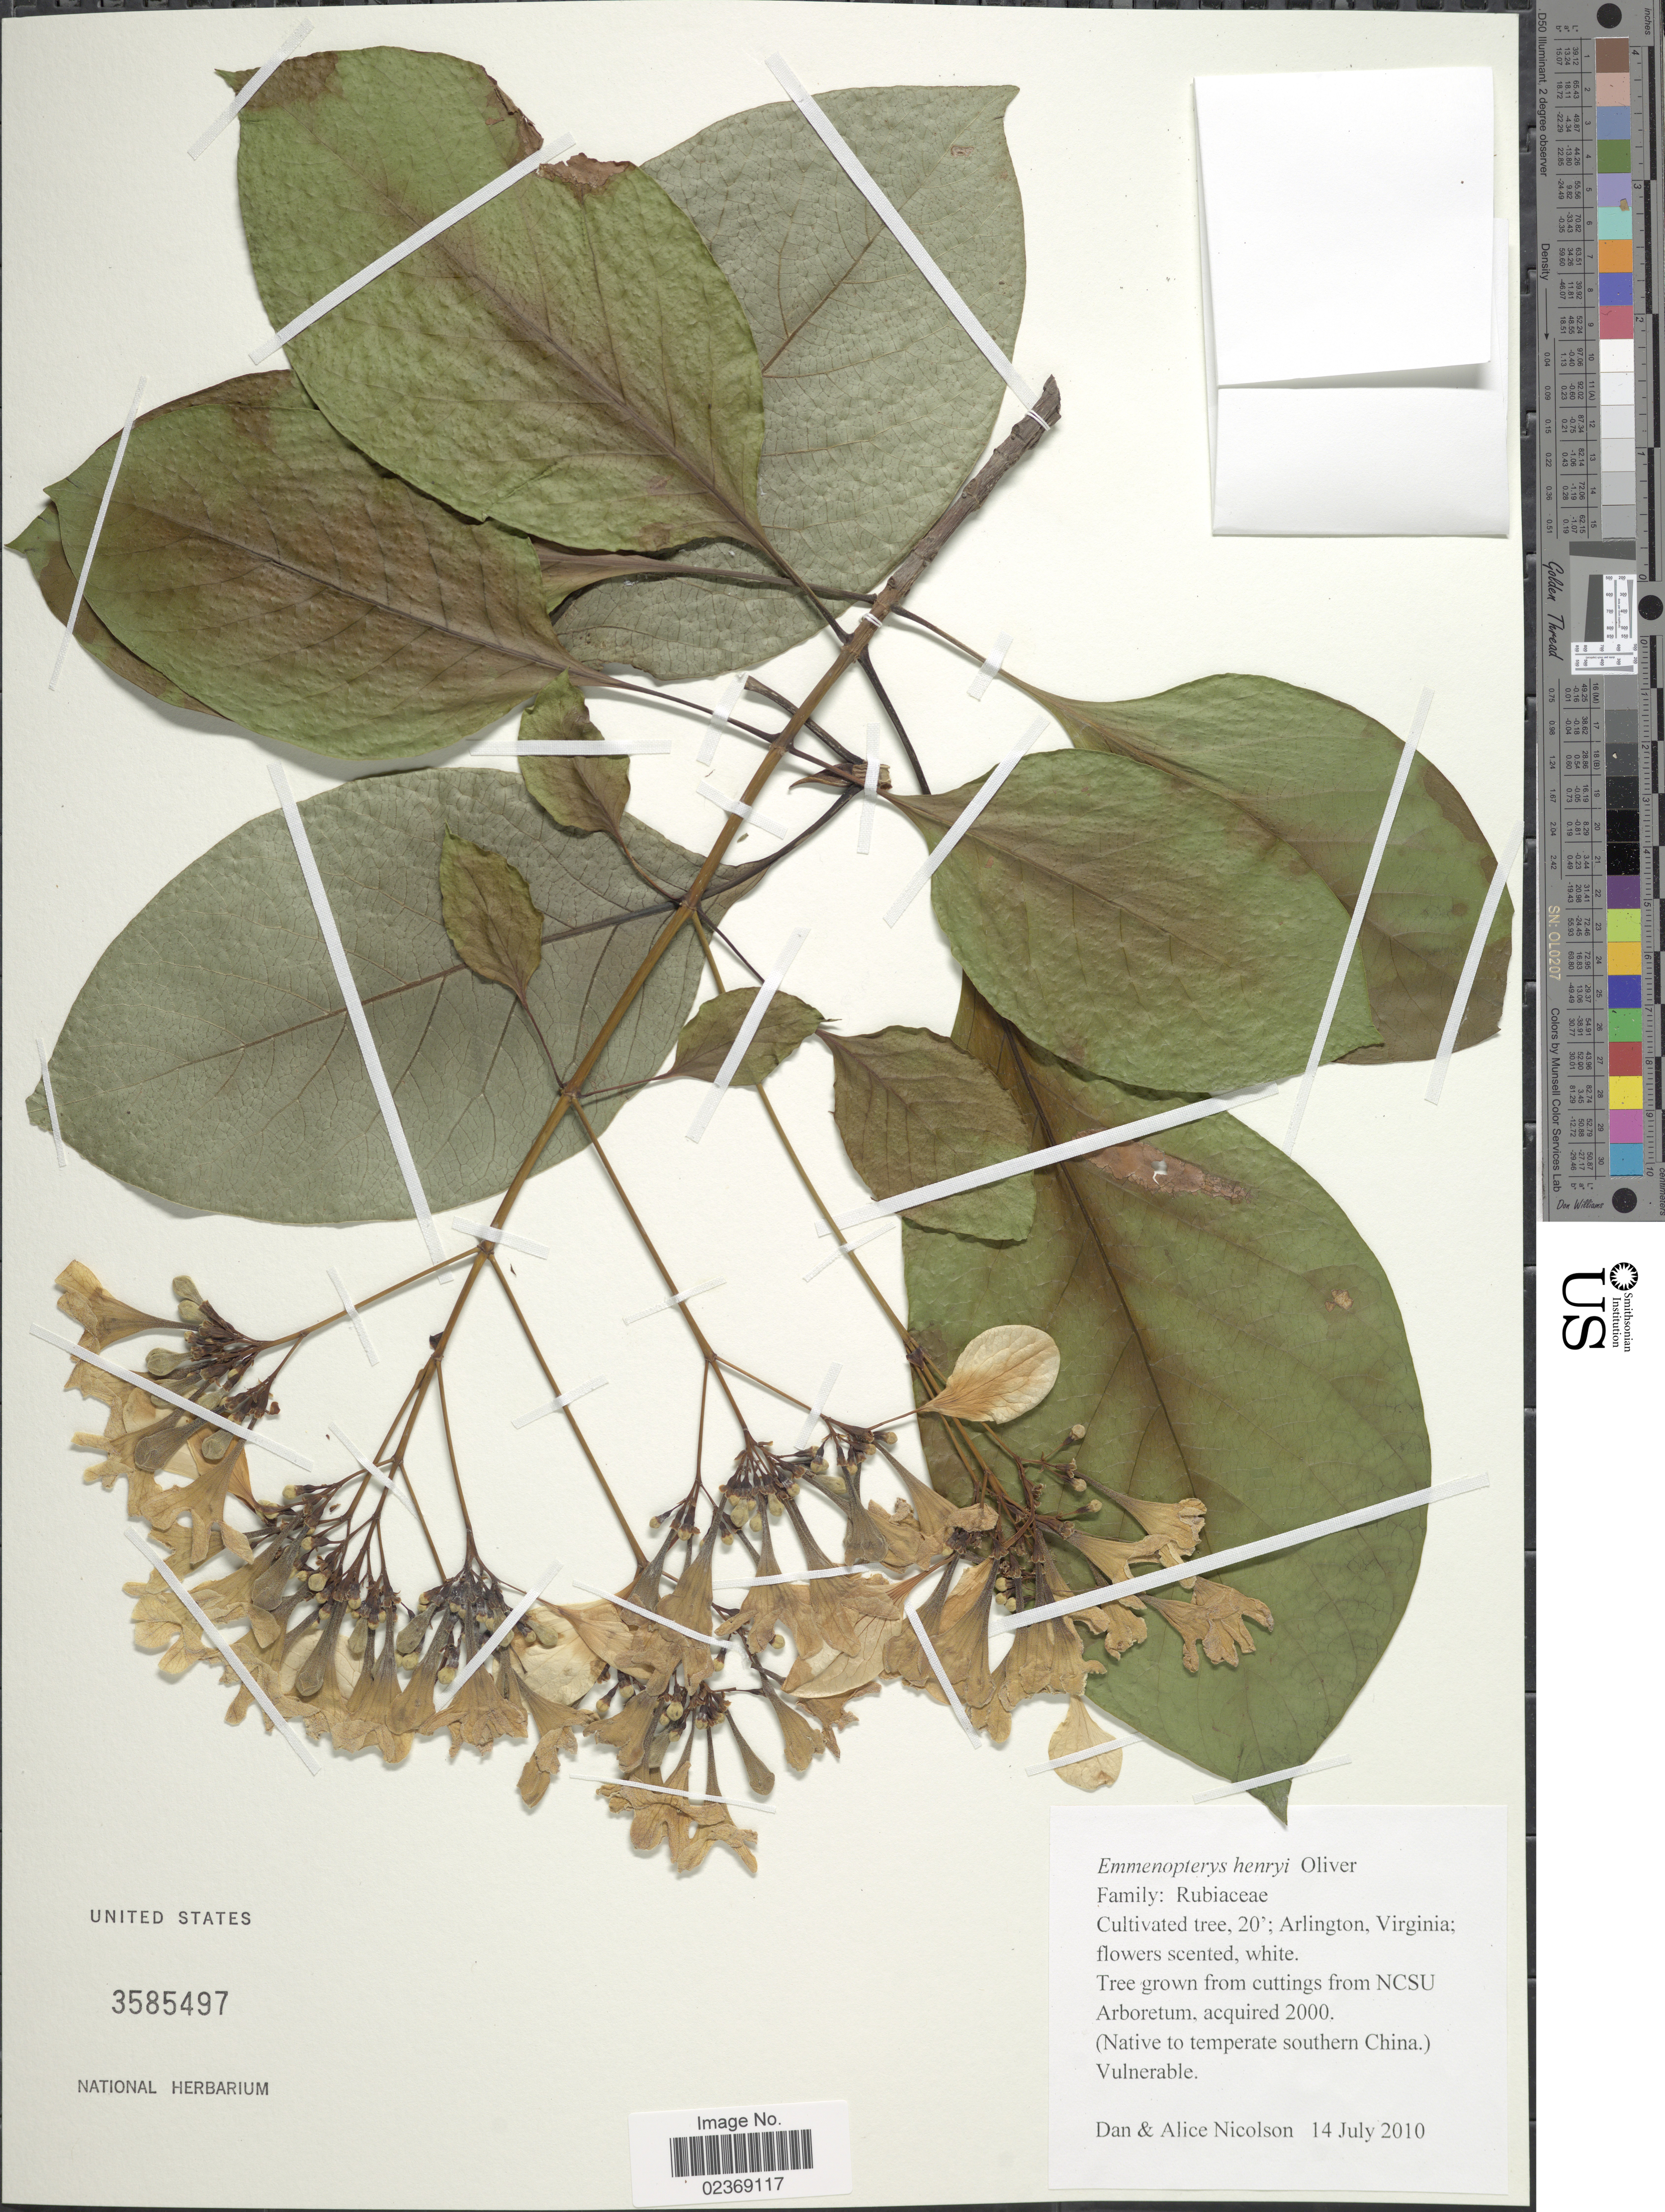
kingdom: Plantae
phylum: Tracheophyta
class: Magnoliopsida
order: Gentianales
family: Rubiaceae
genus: Emmenopterys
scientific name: Emmenopterys henryi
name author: Oliv.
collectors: D. H. Nicolson & A. C. Nicolson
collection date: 2010-07-14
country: United States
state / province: Virginia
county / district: Arlington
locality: Arlington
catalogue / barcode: US 3585497